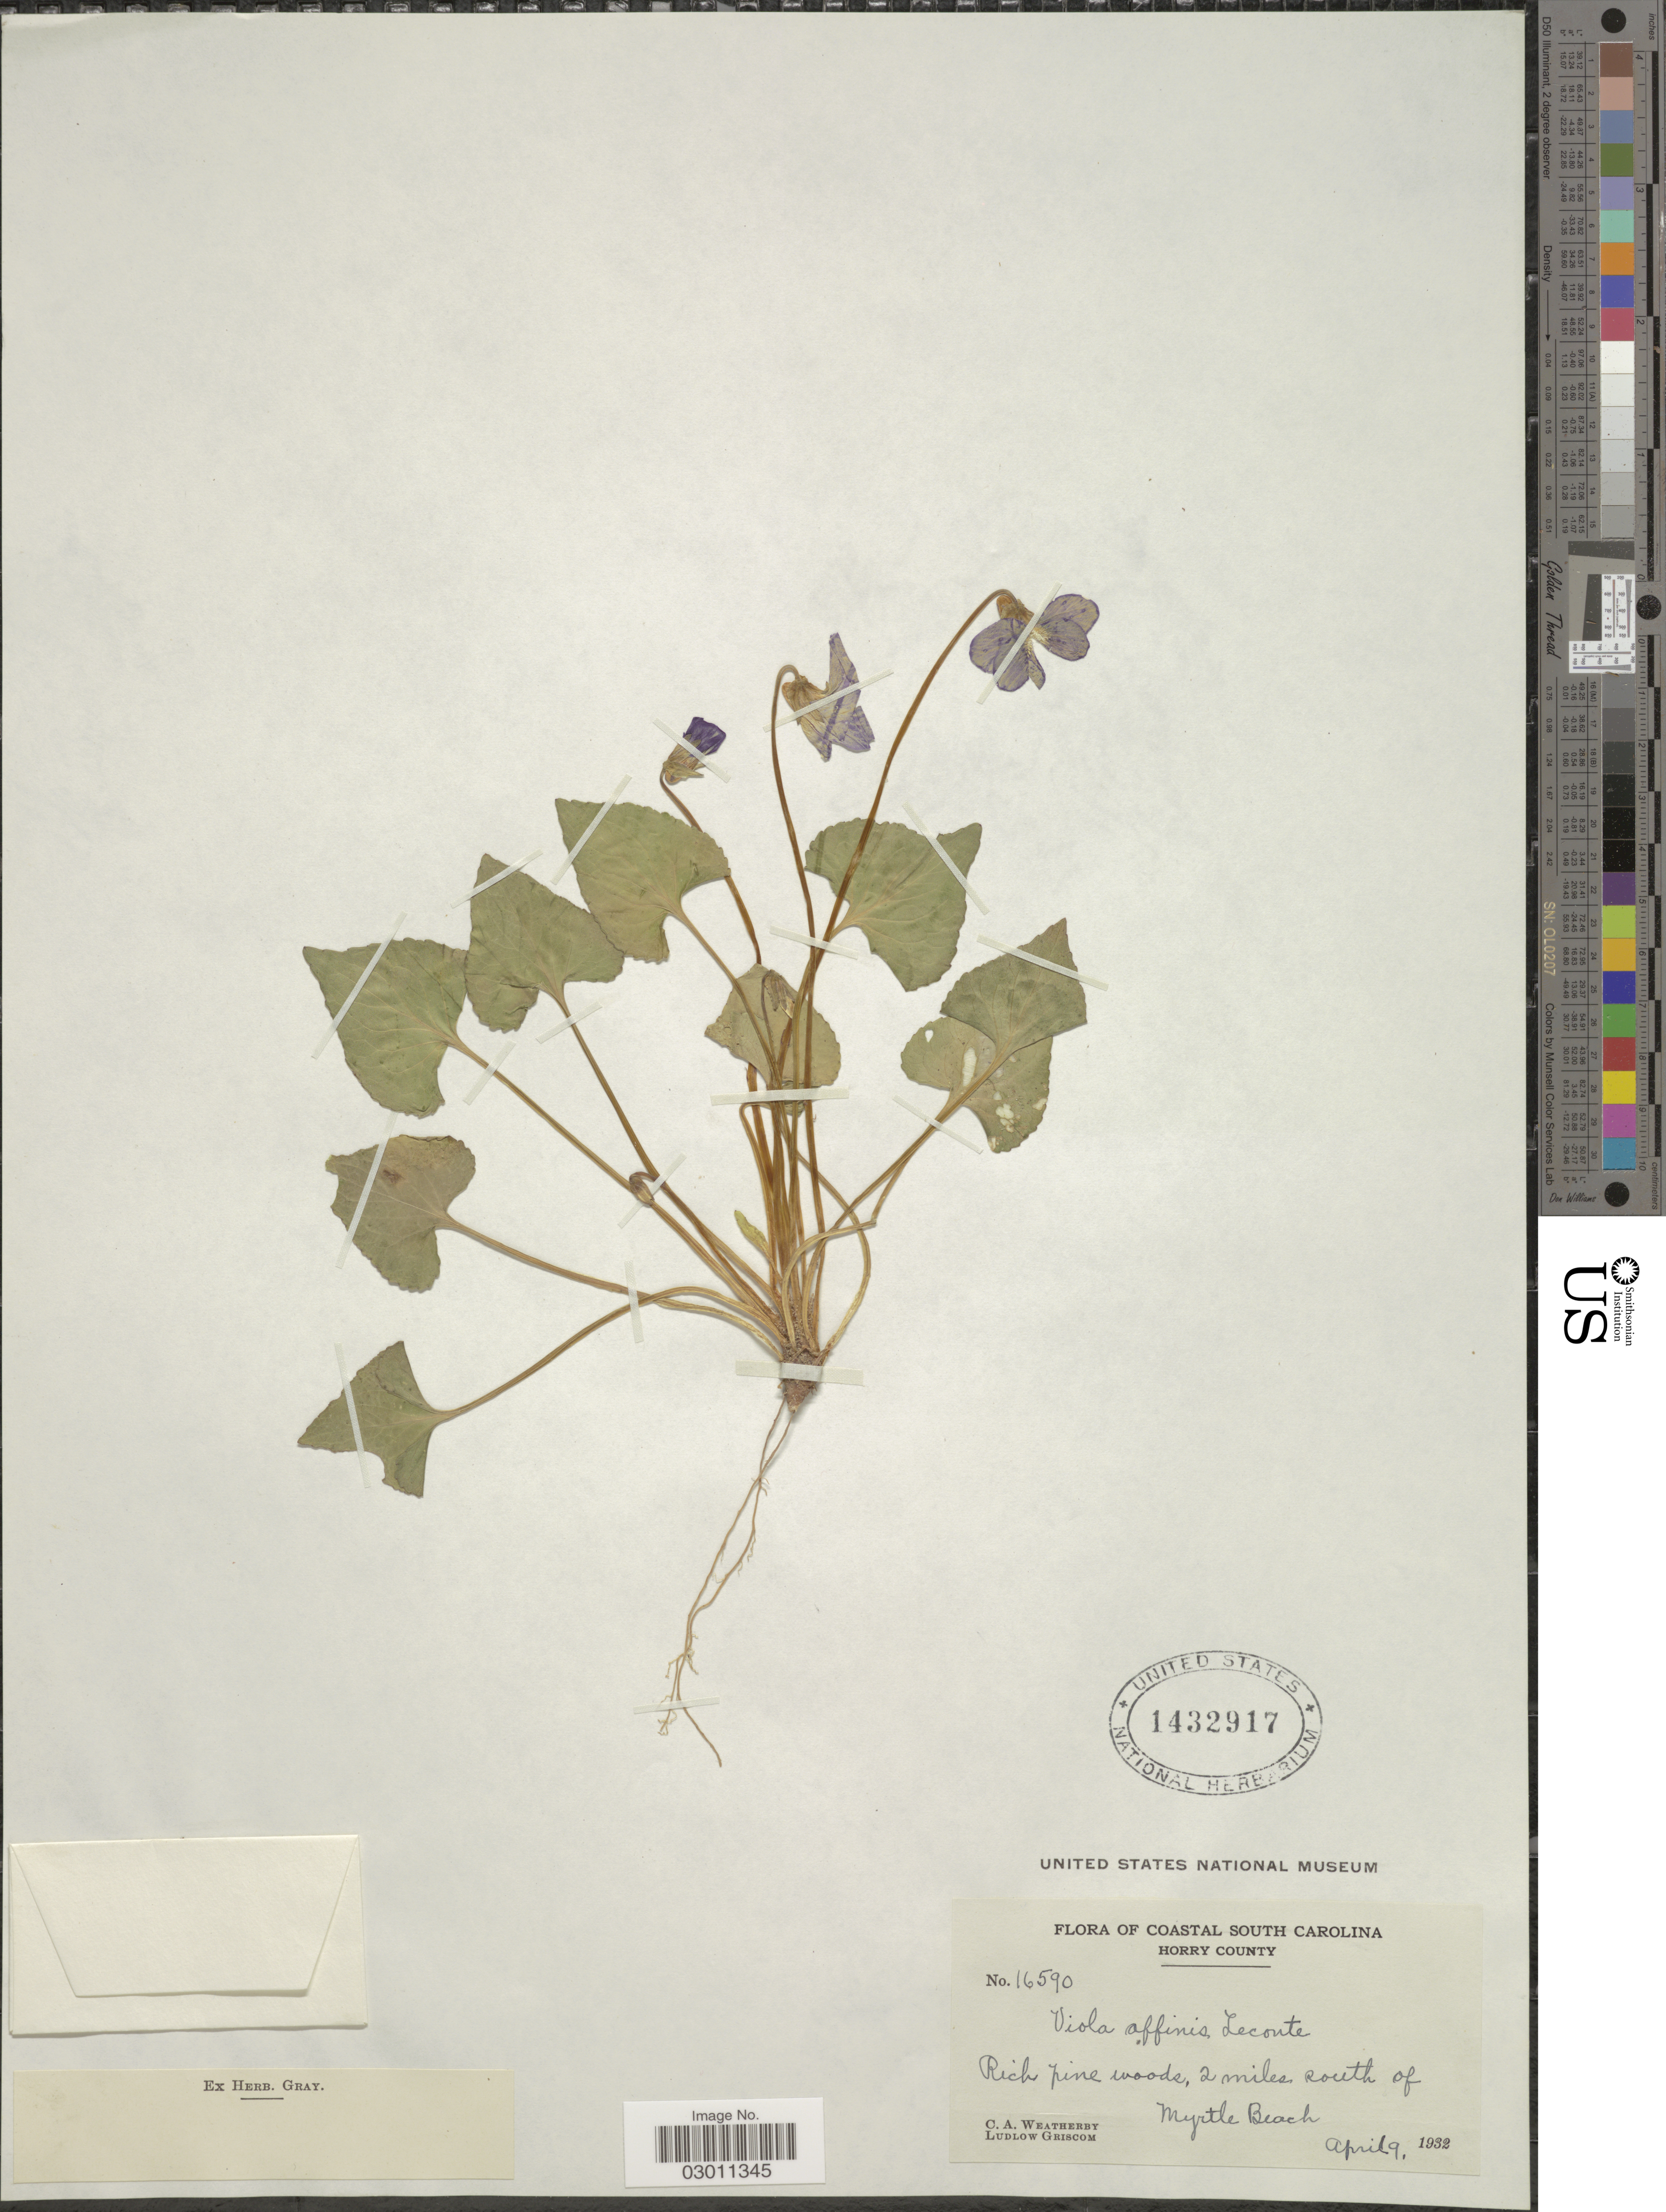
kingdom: Plantae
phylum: Tracheophyta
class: Magnoliopsida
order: Malpighiales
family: Violaceae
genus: Viola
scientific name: Viola affinis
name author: LeConte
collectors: C. A. Weatherby & L. Griscom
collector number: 16590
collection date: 1932-04-09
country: United States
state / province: South Carolina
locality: Coastal South Carolina, Horry County, 2 miles south of Myrtle Beach.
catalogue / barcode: US 1432917